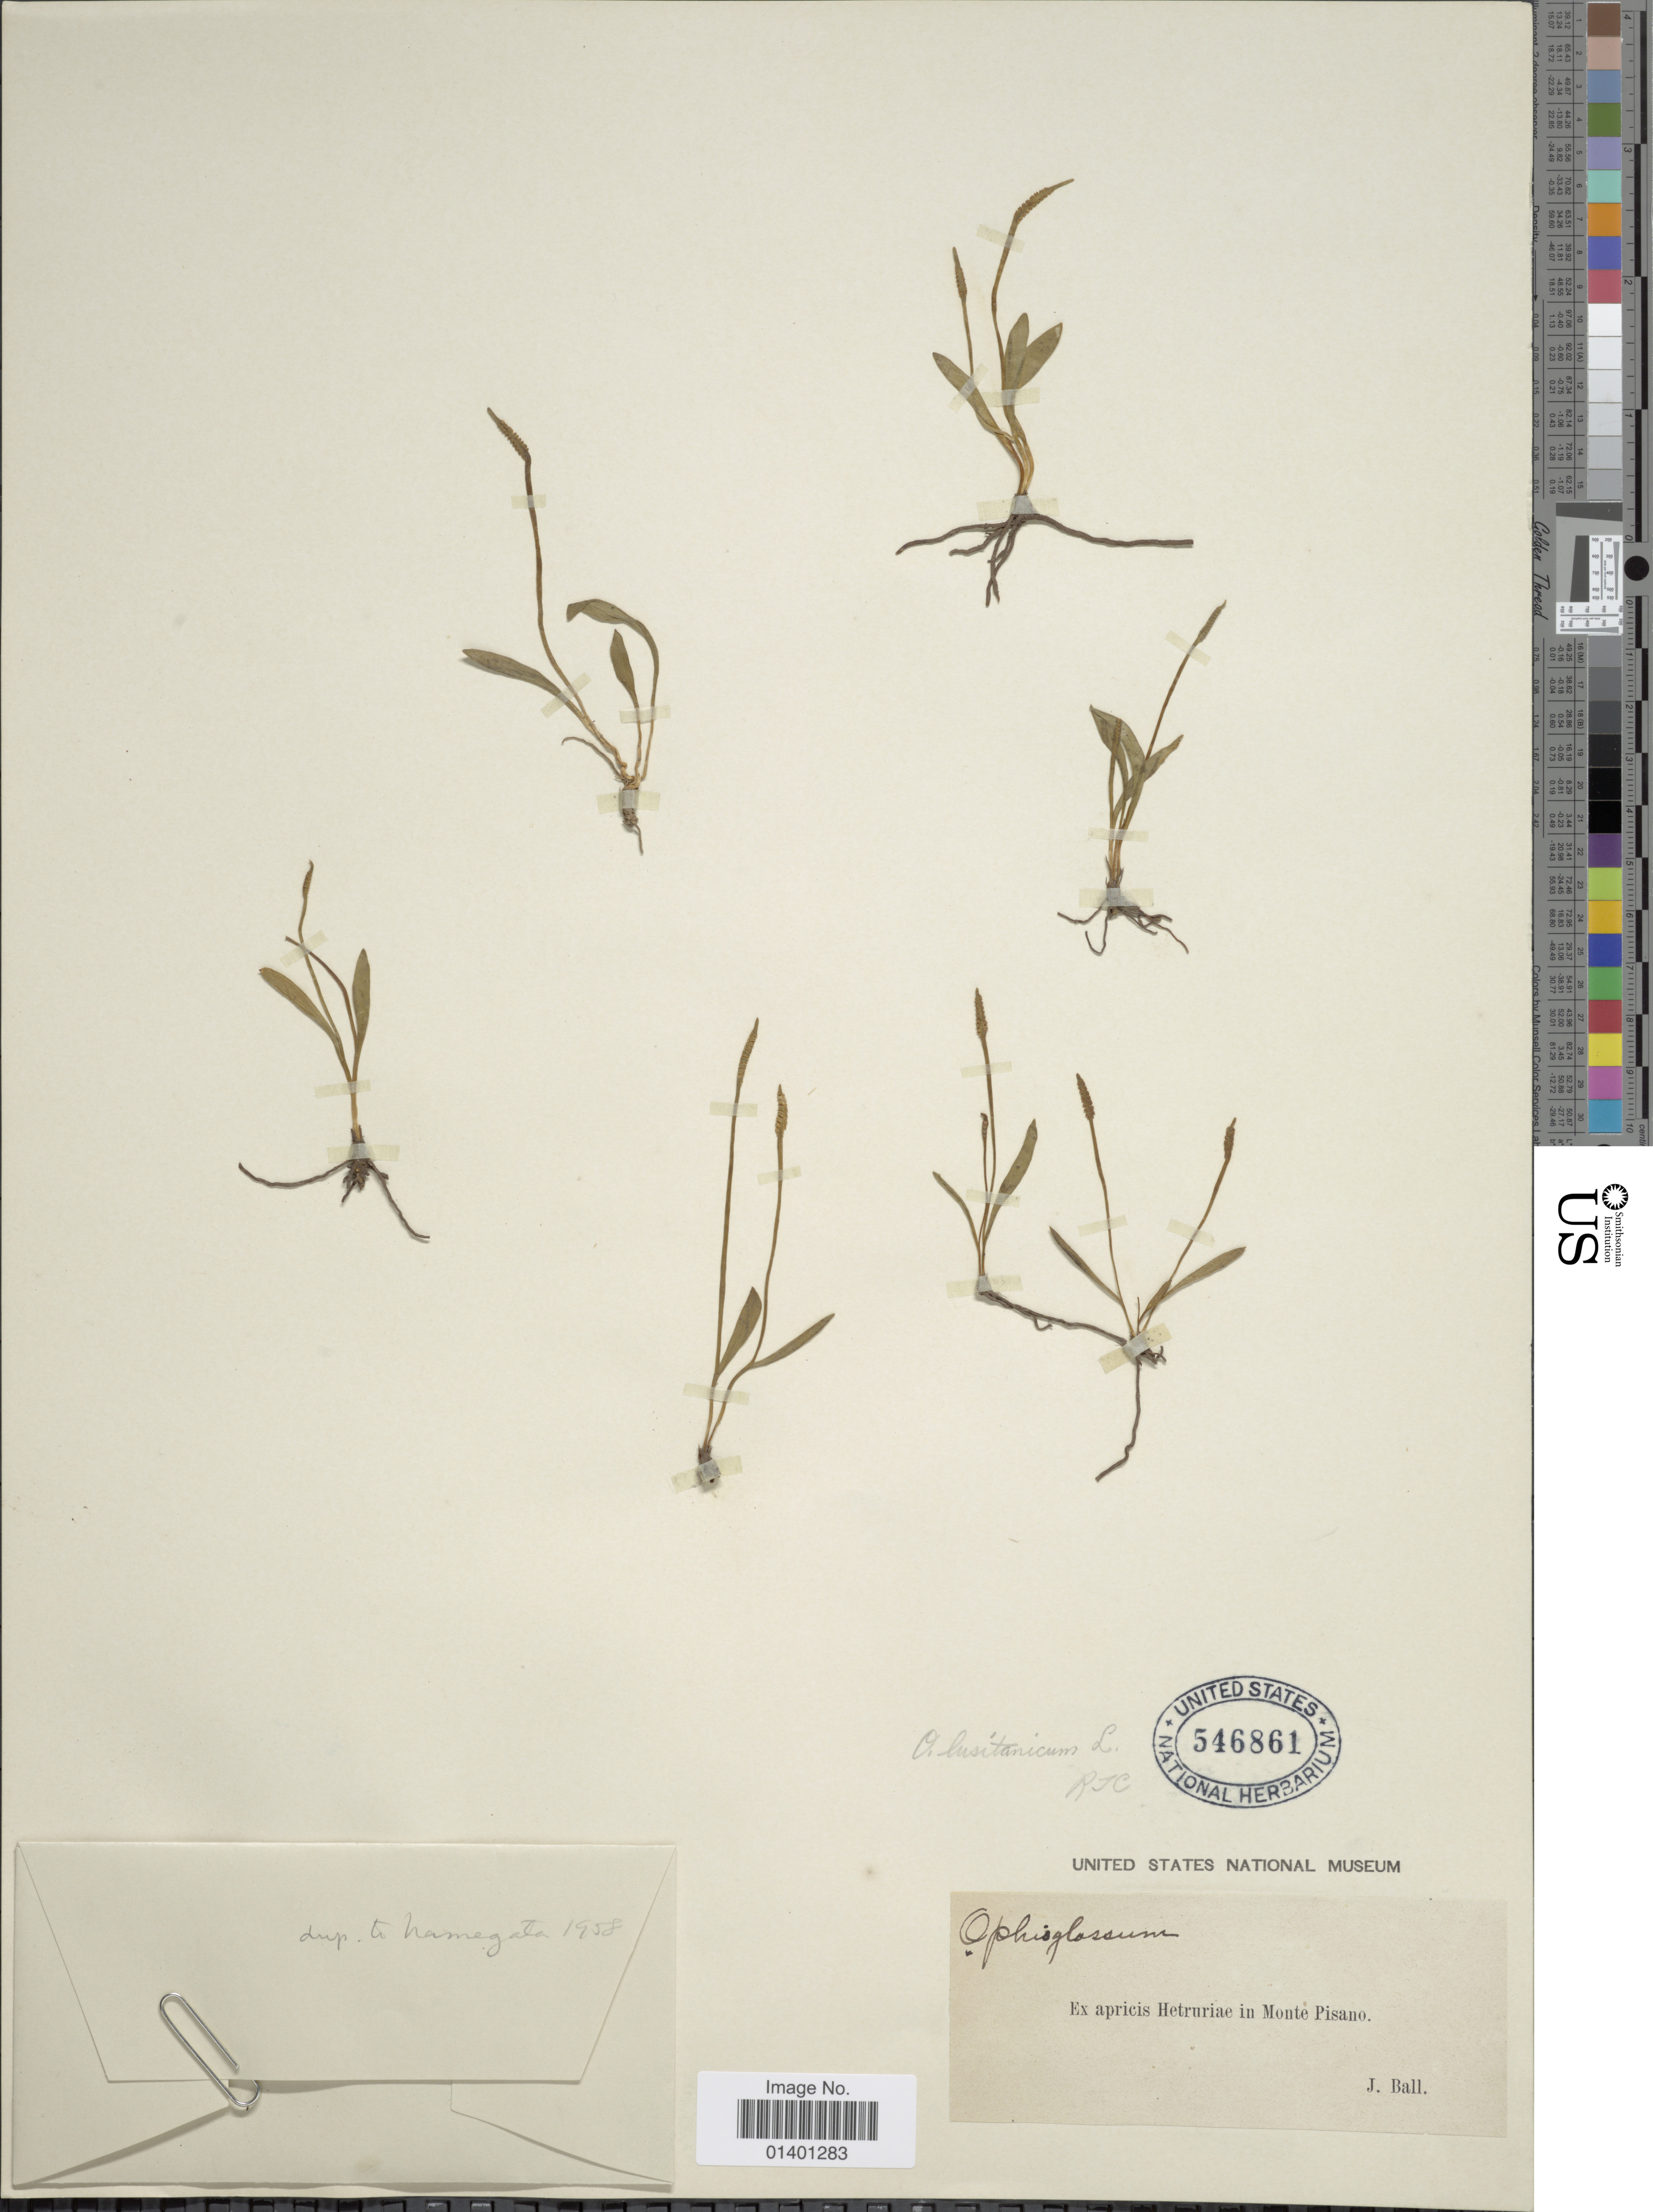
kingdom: Plantae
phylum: Tracheophyta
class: Polypodiopsida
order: Ophioglossales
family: Ophioglossaceae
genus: Ophioglossum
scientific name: Ophioglossum lusitanicum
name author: L.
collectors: J. Ball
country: Italy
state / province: Tuscany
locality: Ex apricis Hetruriae in Monte Pisano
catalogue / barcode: US 546861